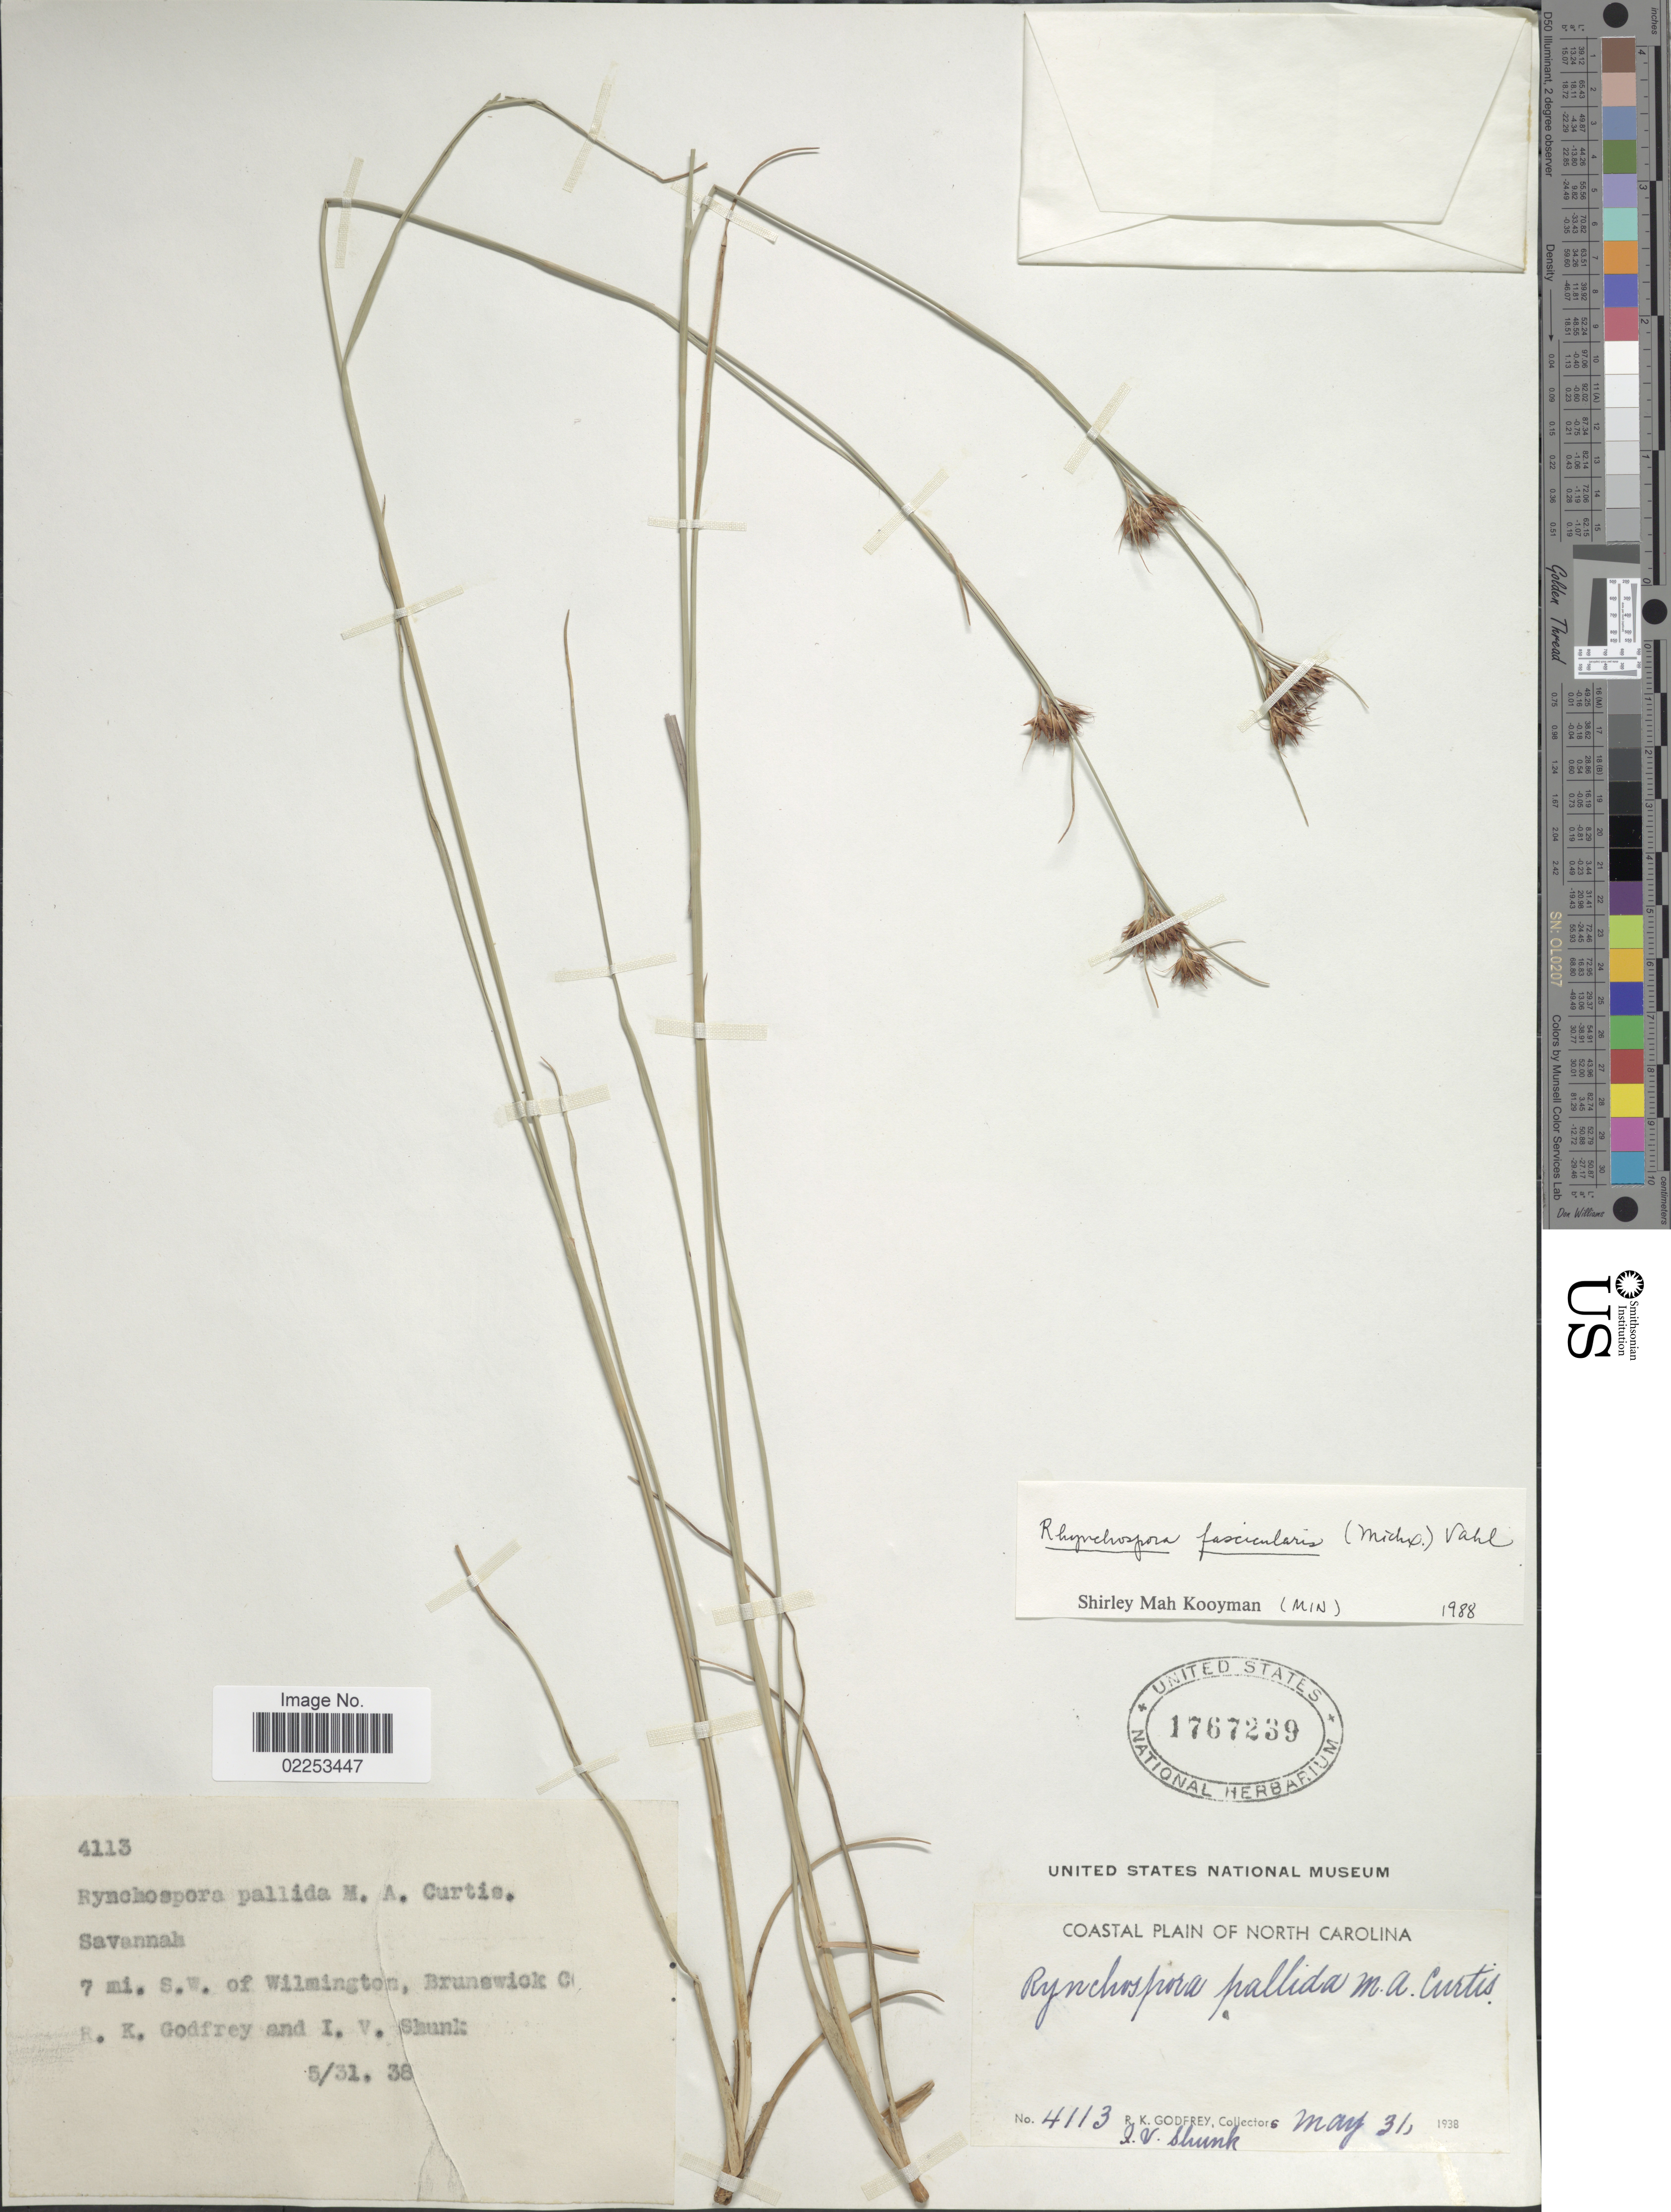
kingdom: Plantae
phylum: Tracheophyta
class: Liliopsida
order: Poales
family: Cyperaceae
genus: Rhynchospora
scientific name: Rhynchospora fascicularis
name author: (Michx.) Vahl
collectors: R. K. Godfrey & I. Shunk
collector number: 4113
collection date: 1938-05-31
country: United States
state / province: North Carolina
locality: Coastal Plain of North Carolina, 7 mi S.W. of Wilmington, Brunswick Co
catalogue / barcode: US 1767239